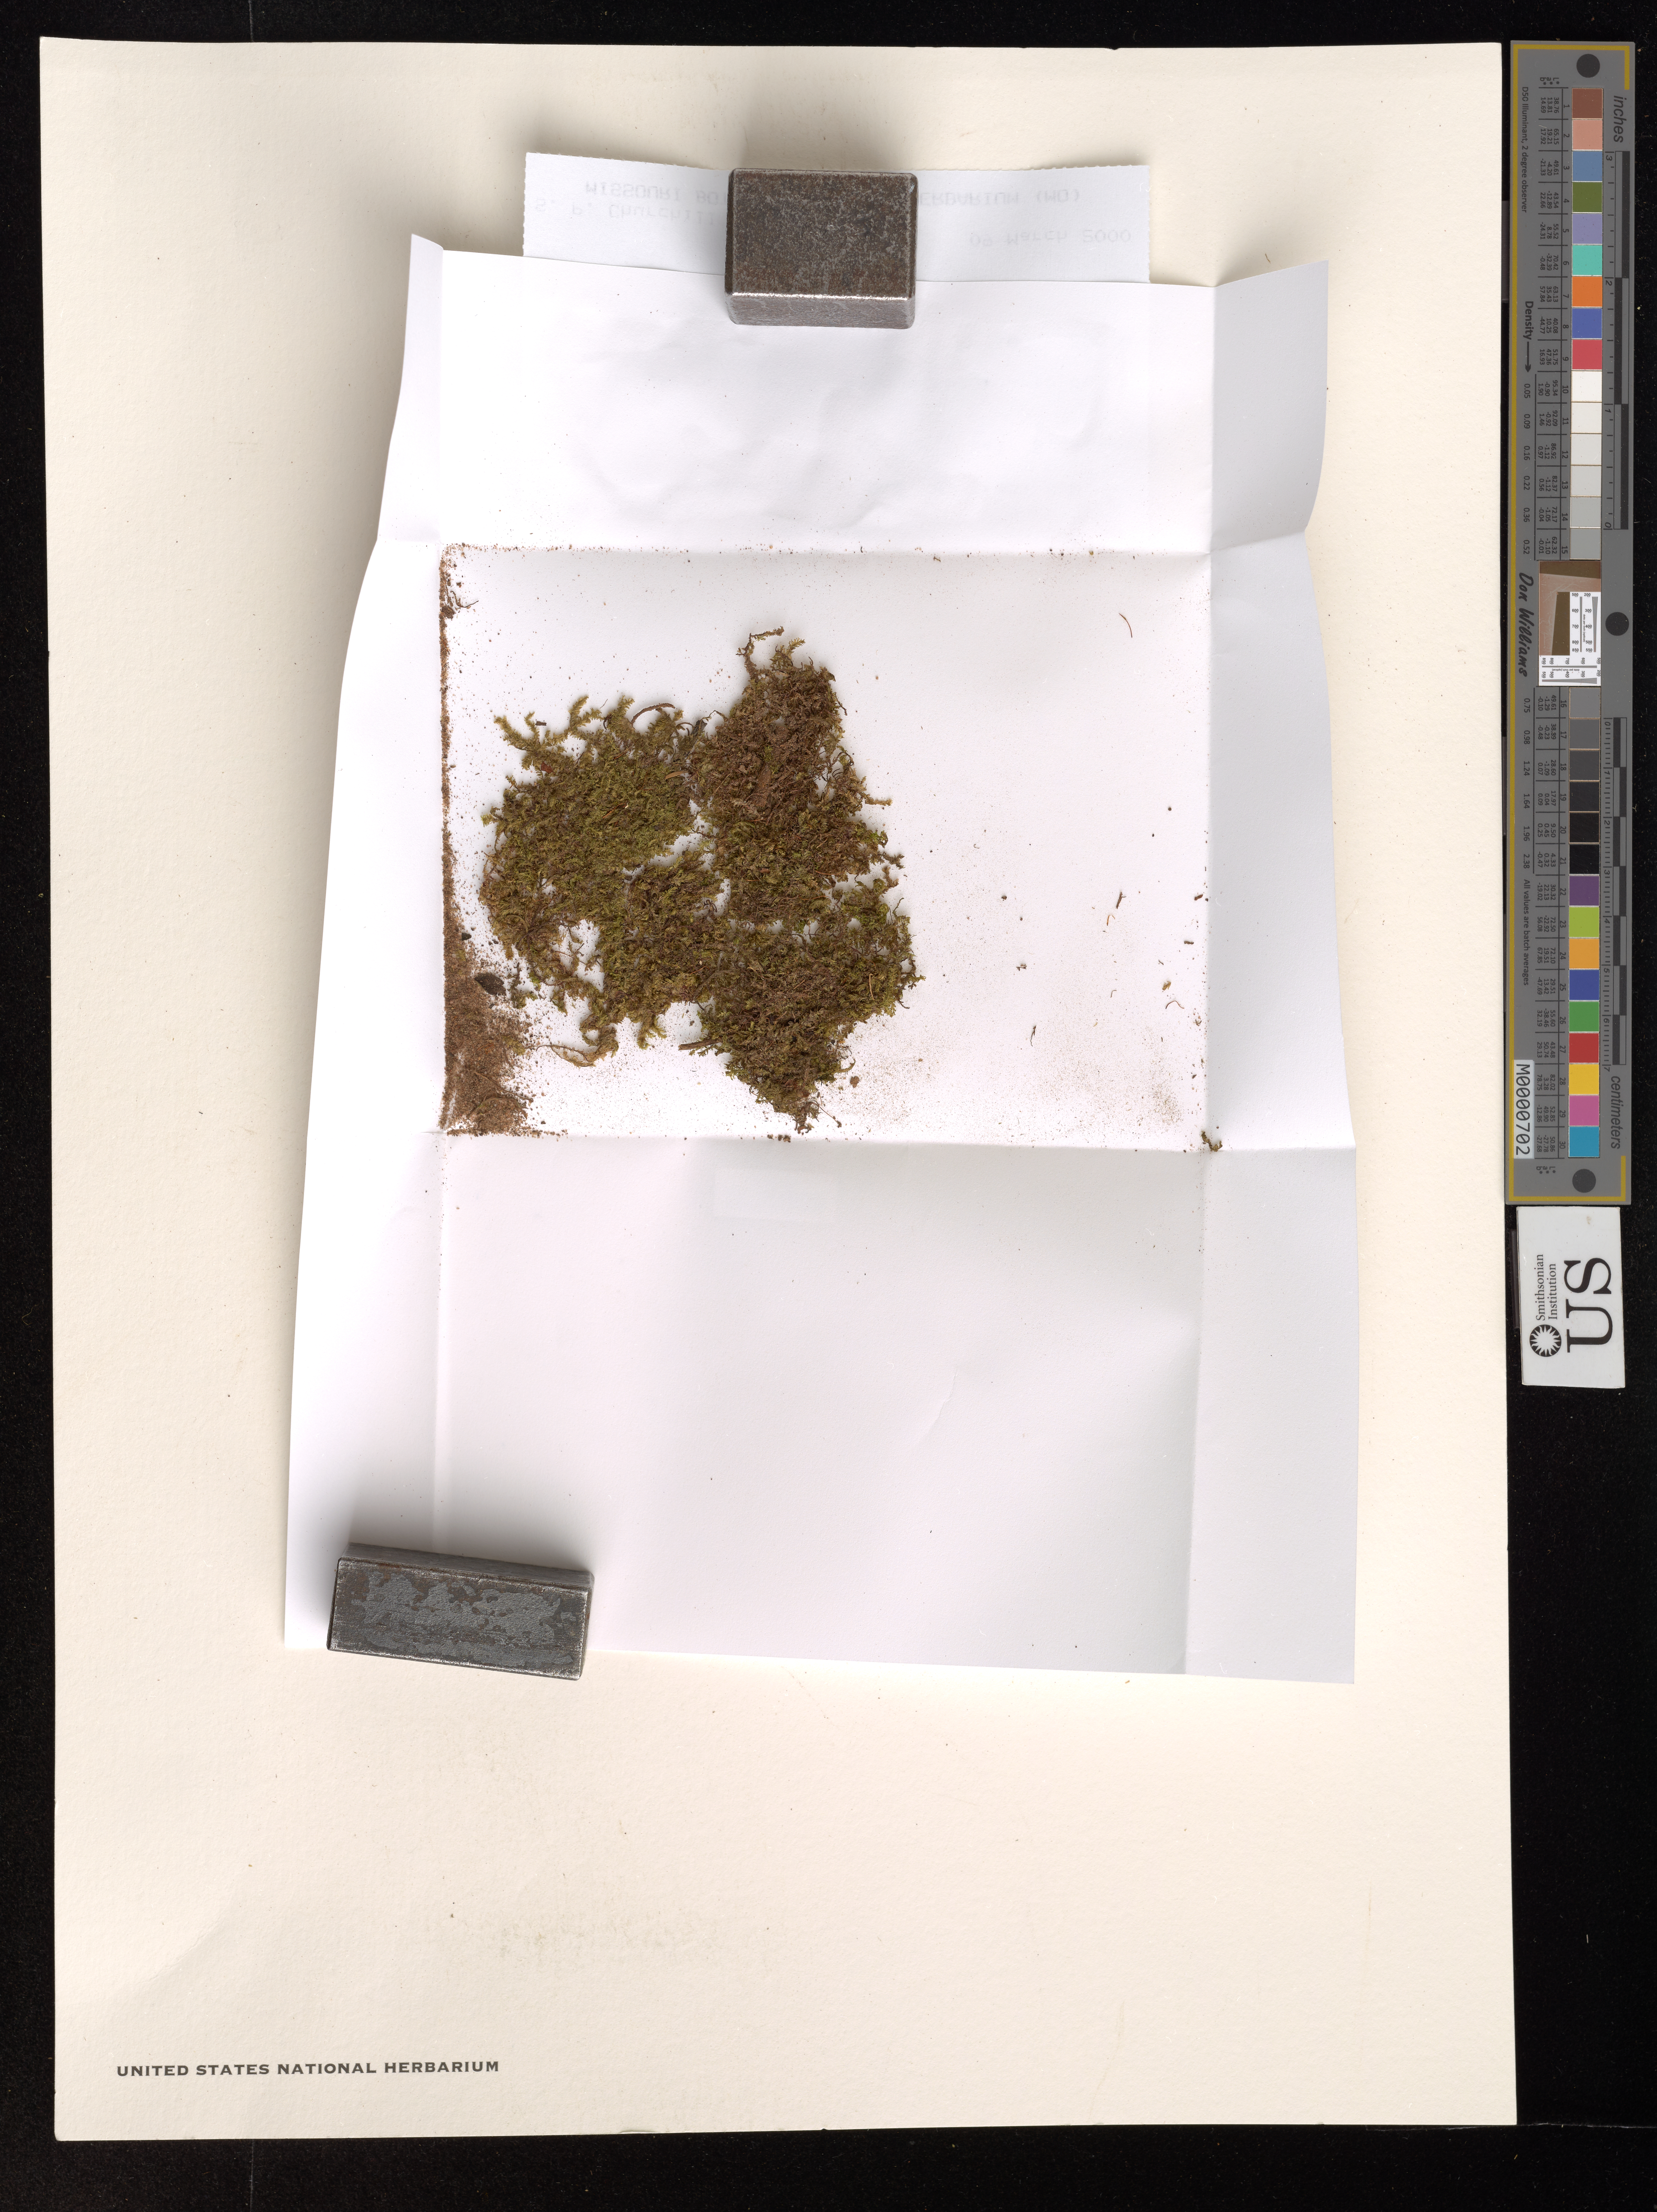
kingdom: Plantae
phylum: Bryophyta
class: Bryopsida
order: Hookeriales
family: Pilotrichaceae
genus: Thamniopsis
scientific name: Thamniopsis guatemalensis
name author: (E.B. Bartram & E.B. Bartram) B.H. Allen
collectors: S. Churchill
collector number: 20206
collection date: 2000-03-09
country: Paraguay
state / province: Cordillera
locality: Cerro del Caacupé, Km 48. <20202-20209>.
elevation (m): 100